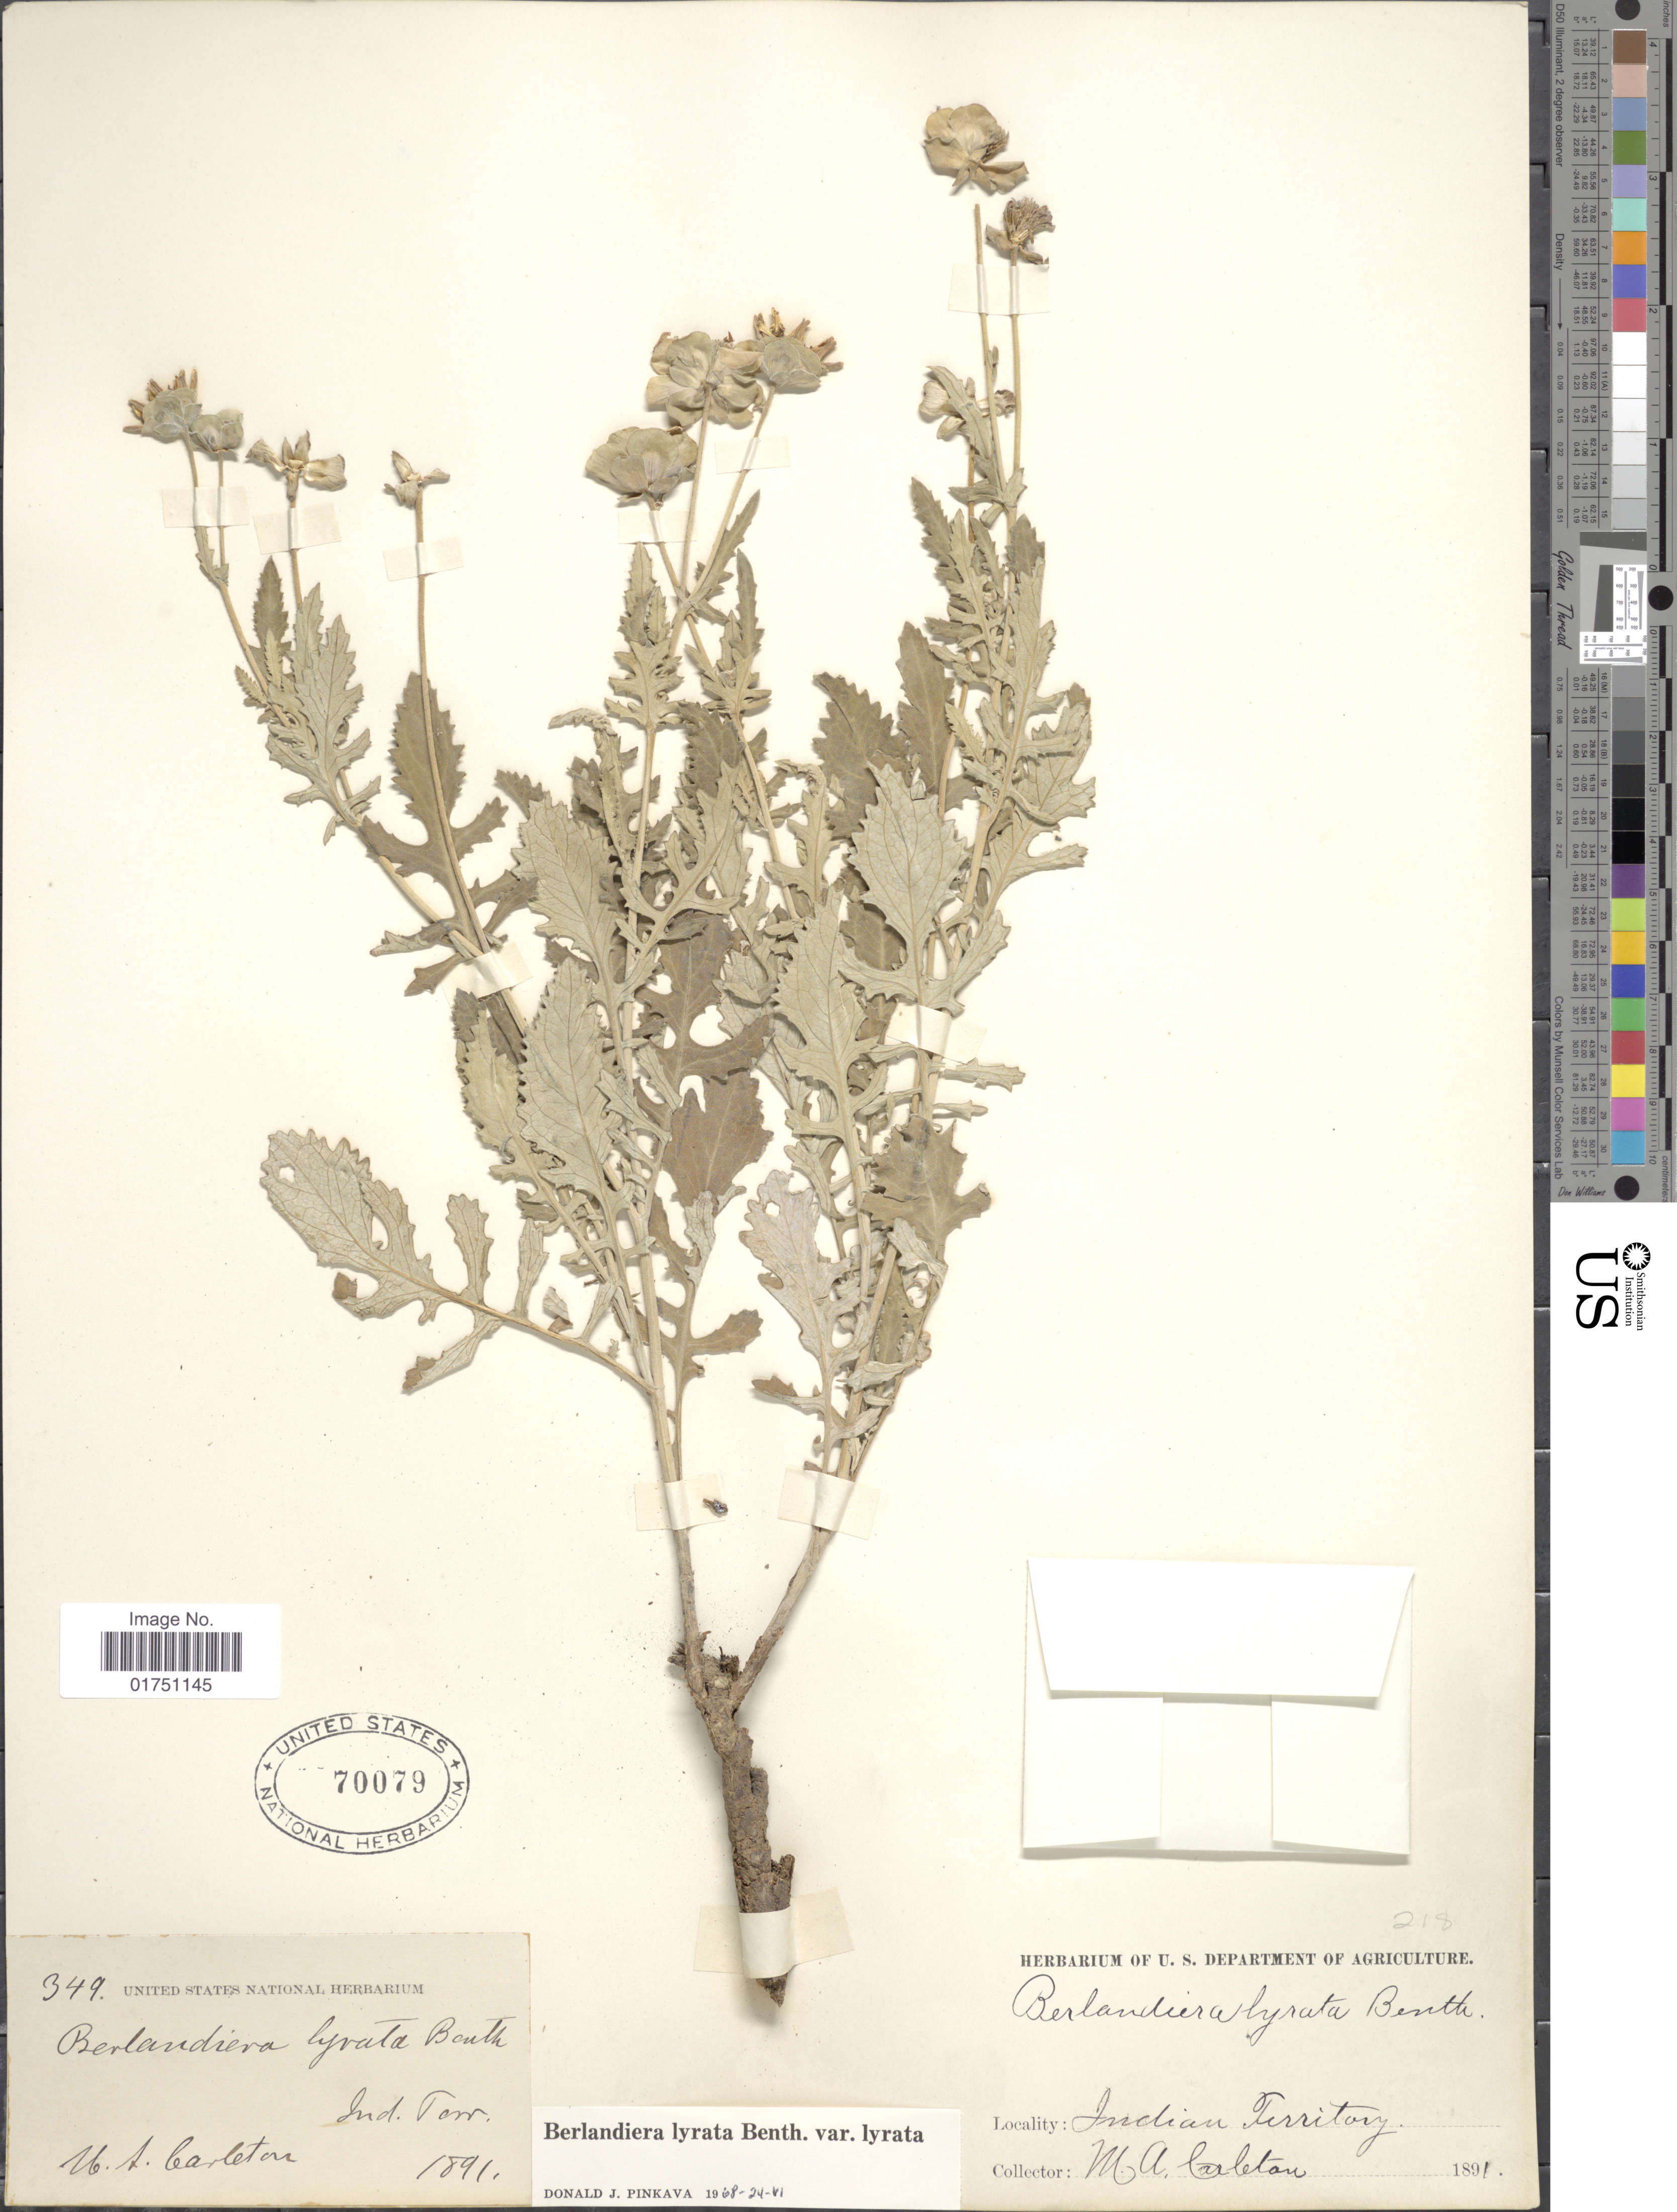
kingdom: Plantae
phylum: Tracheophyta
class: Magnoliopsida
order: Asterales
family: Asteraceae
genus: Berlandiera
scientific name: Berlandiera lyrata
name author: Benth.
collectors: M. A. Carleton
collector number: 349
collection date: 1891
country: United States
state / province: Oklahoma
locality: Indian Territory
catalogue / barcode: US 70079